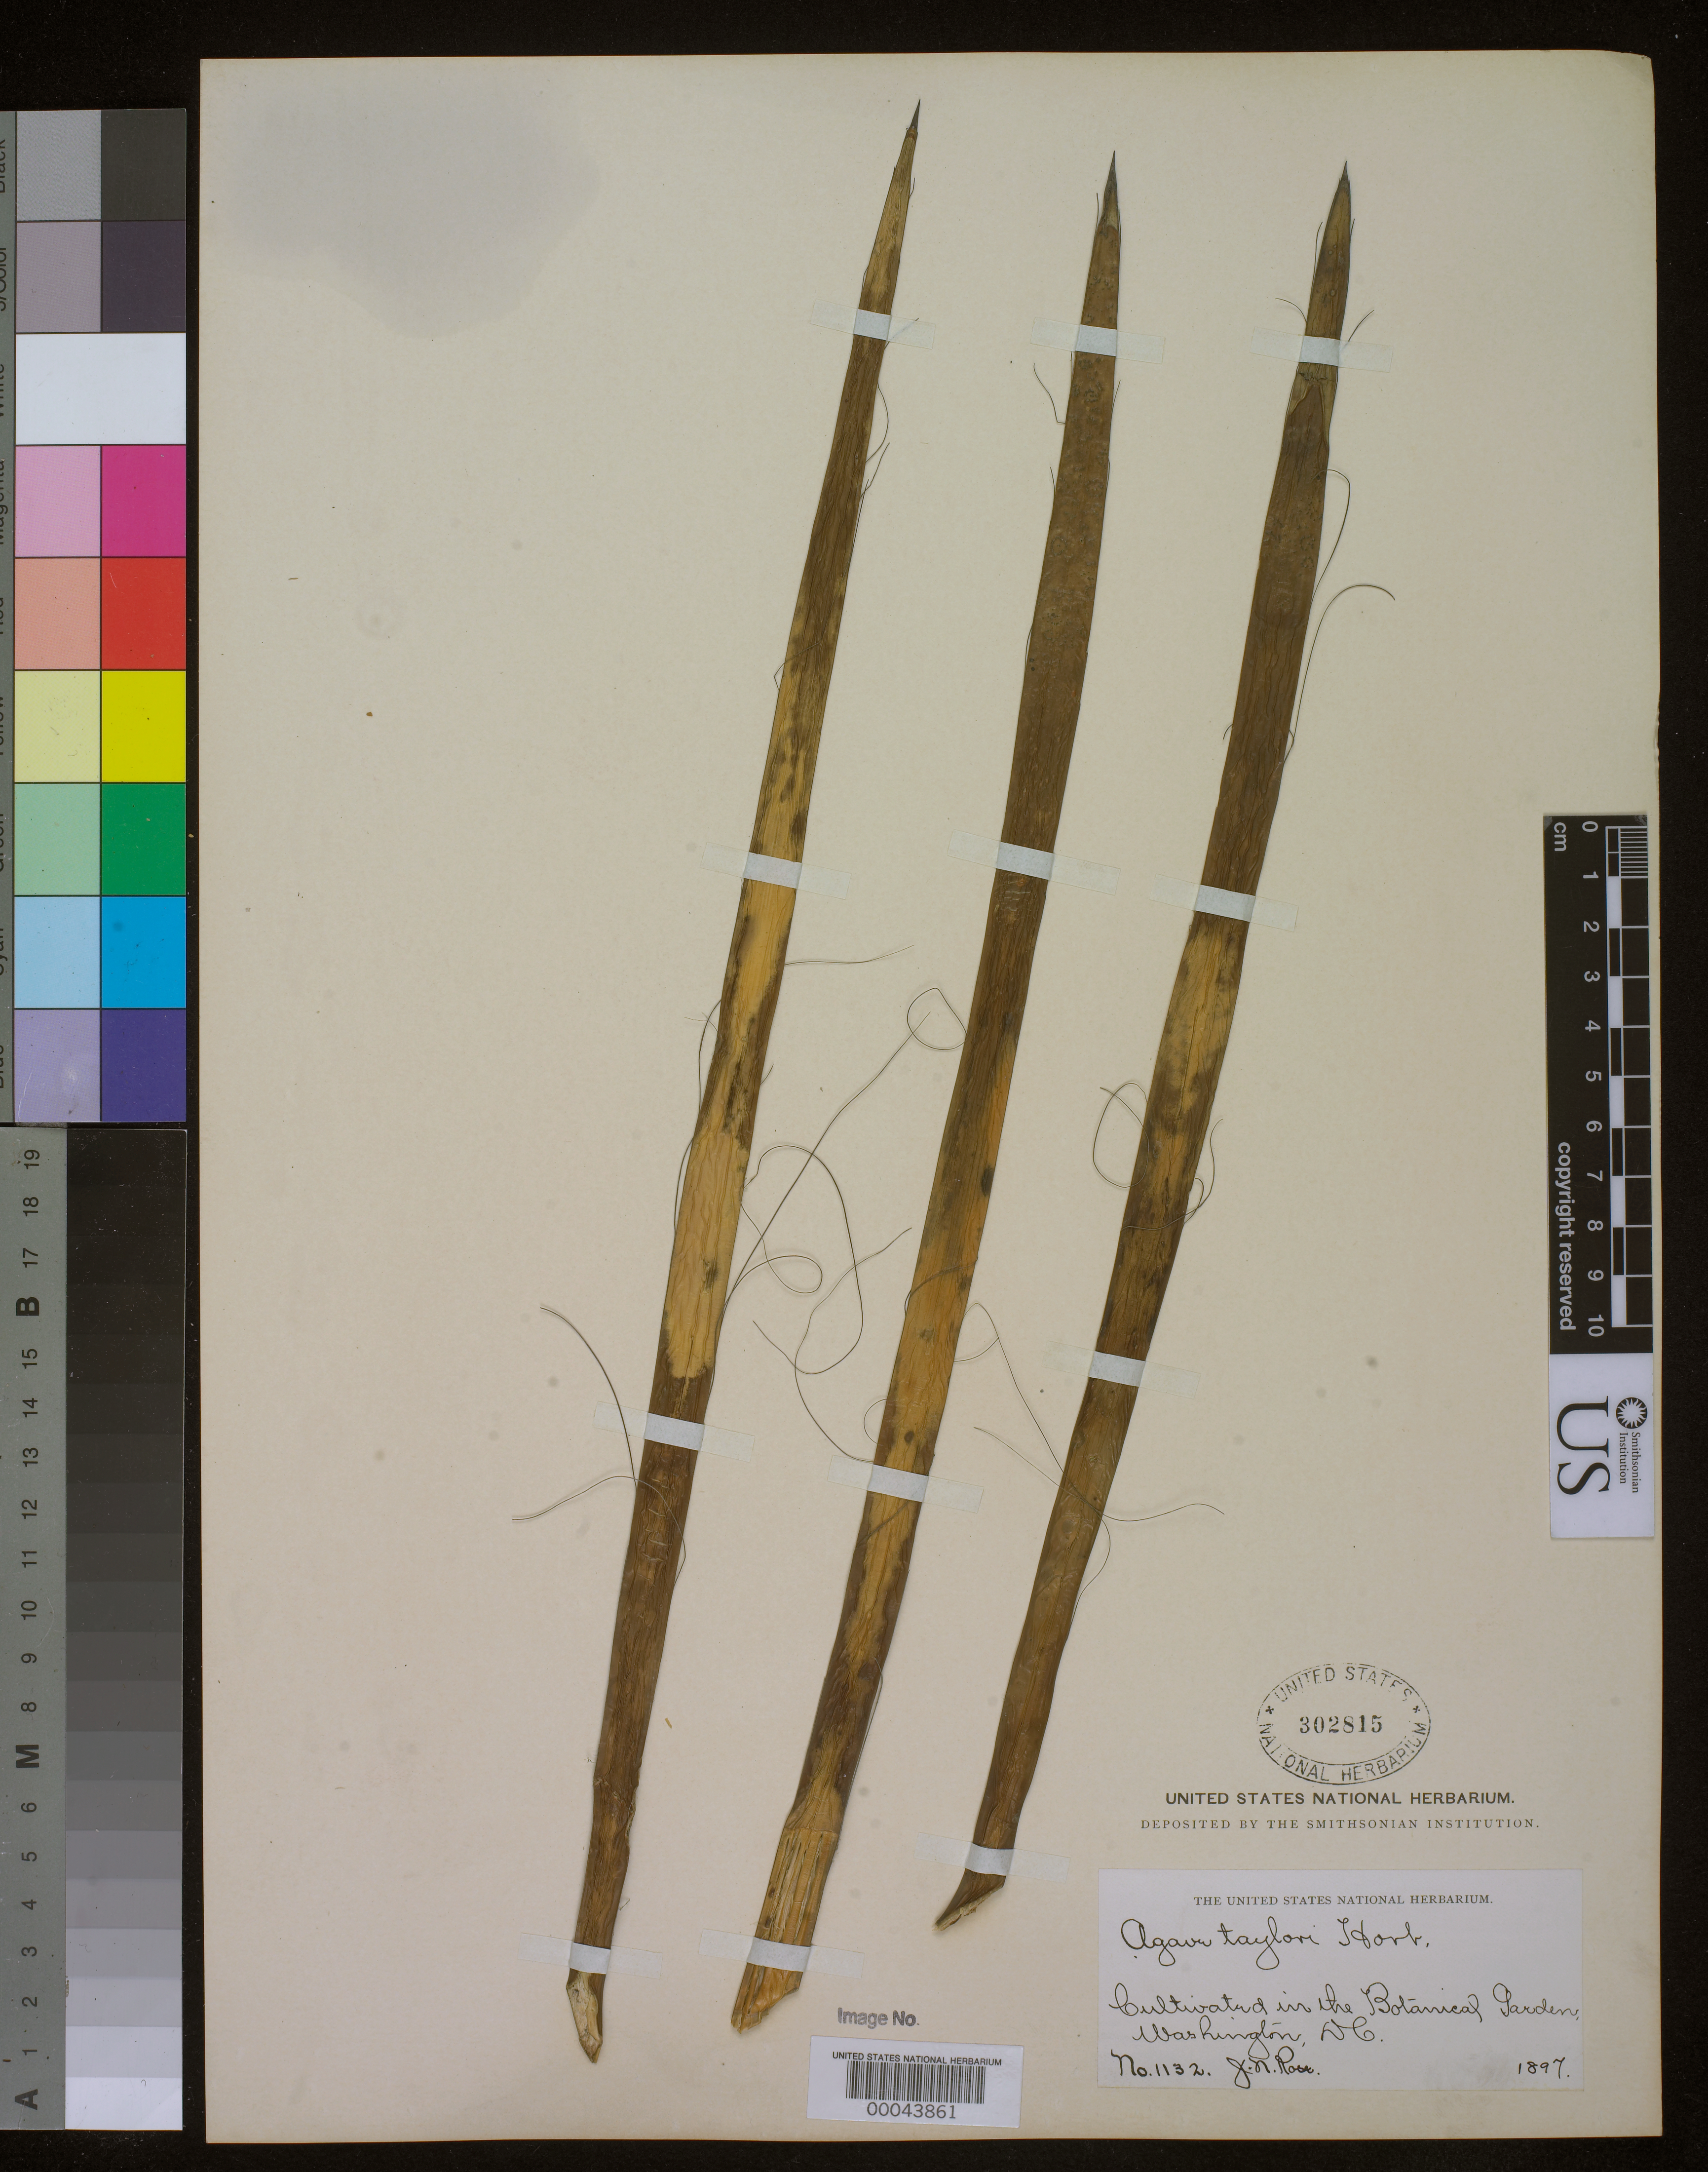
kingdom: Plantae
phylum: Tracheophyta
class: Liliopsida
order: Asparagales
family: Asparagaceae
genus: Agave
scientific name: Agave colimana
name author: Gentry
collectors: J. N. Rose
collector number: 1132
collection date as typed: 1897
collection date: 1897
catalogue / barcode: US 302815